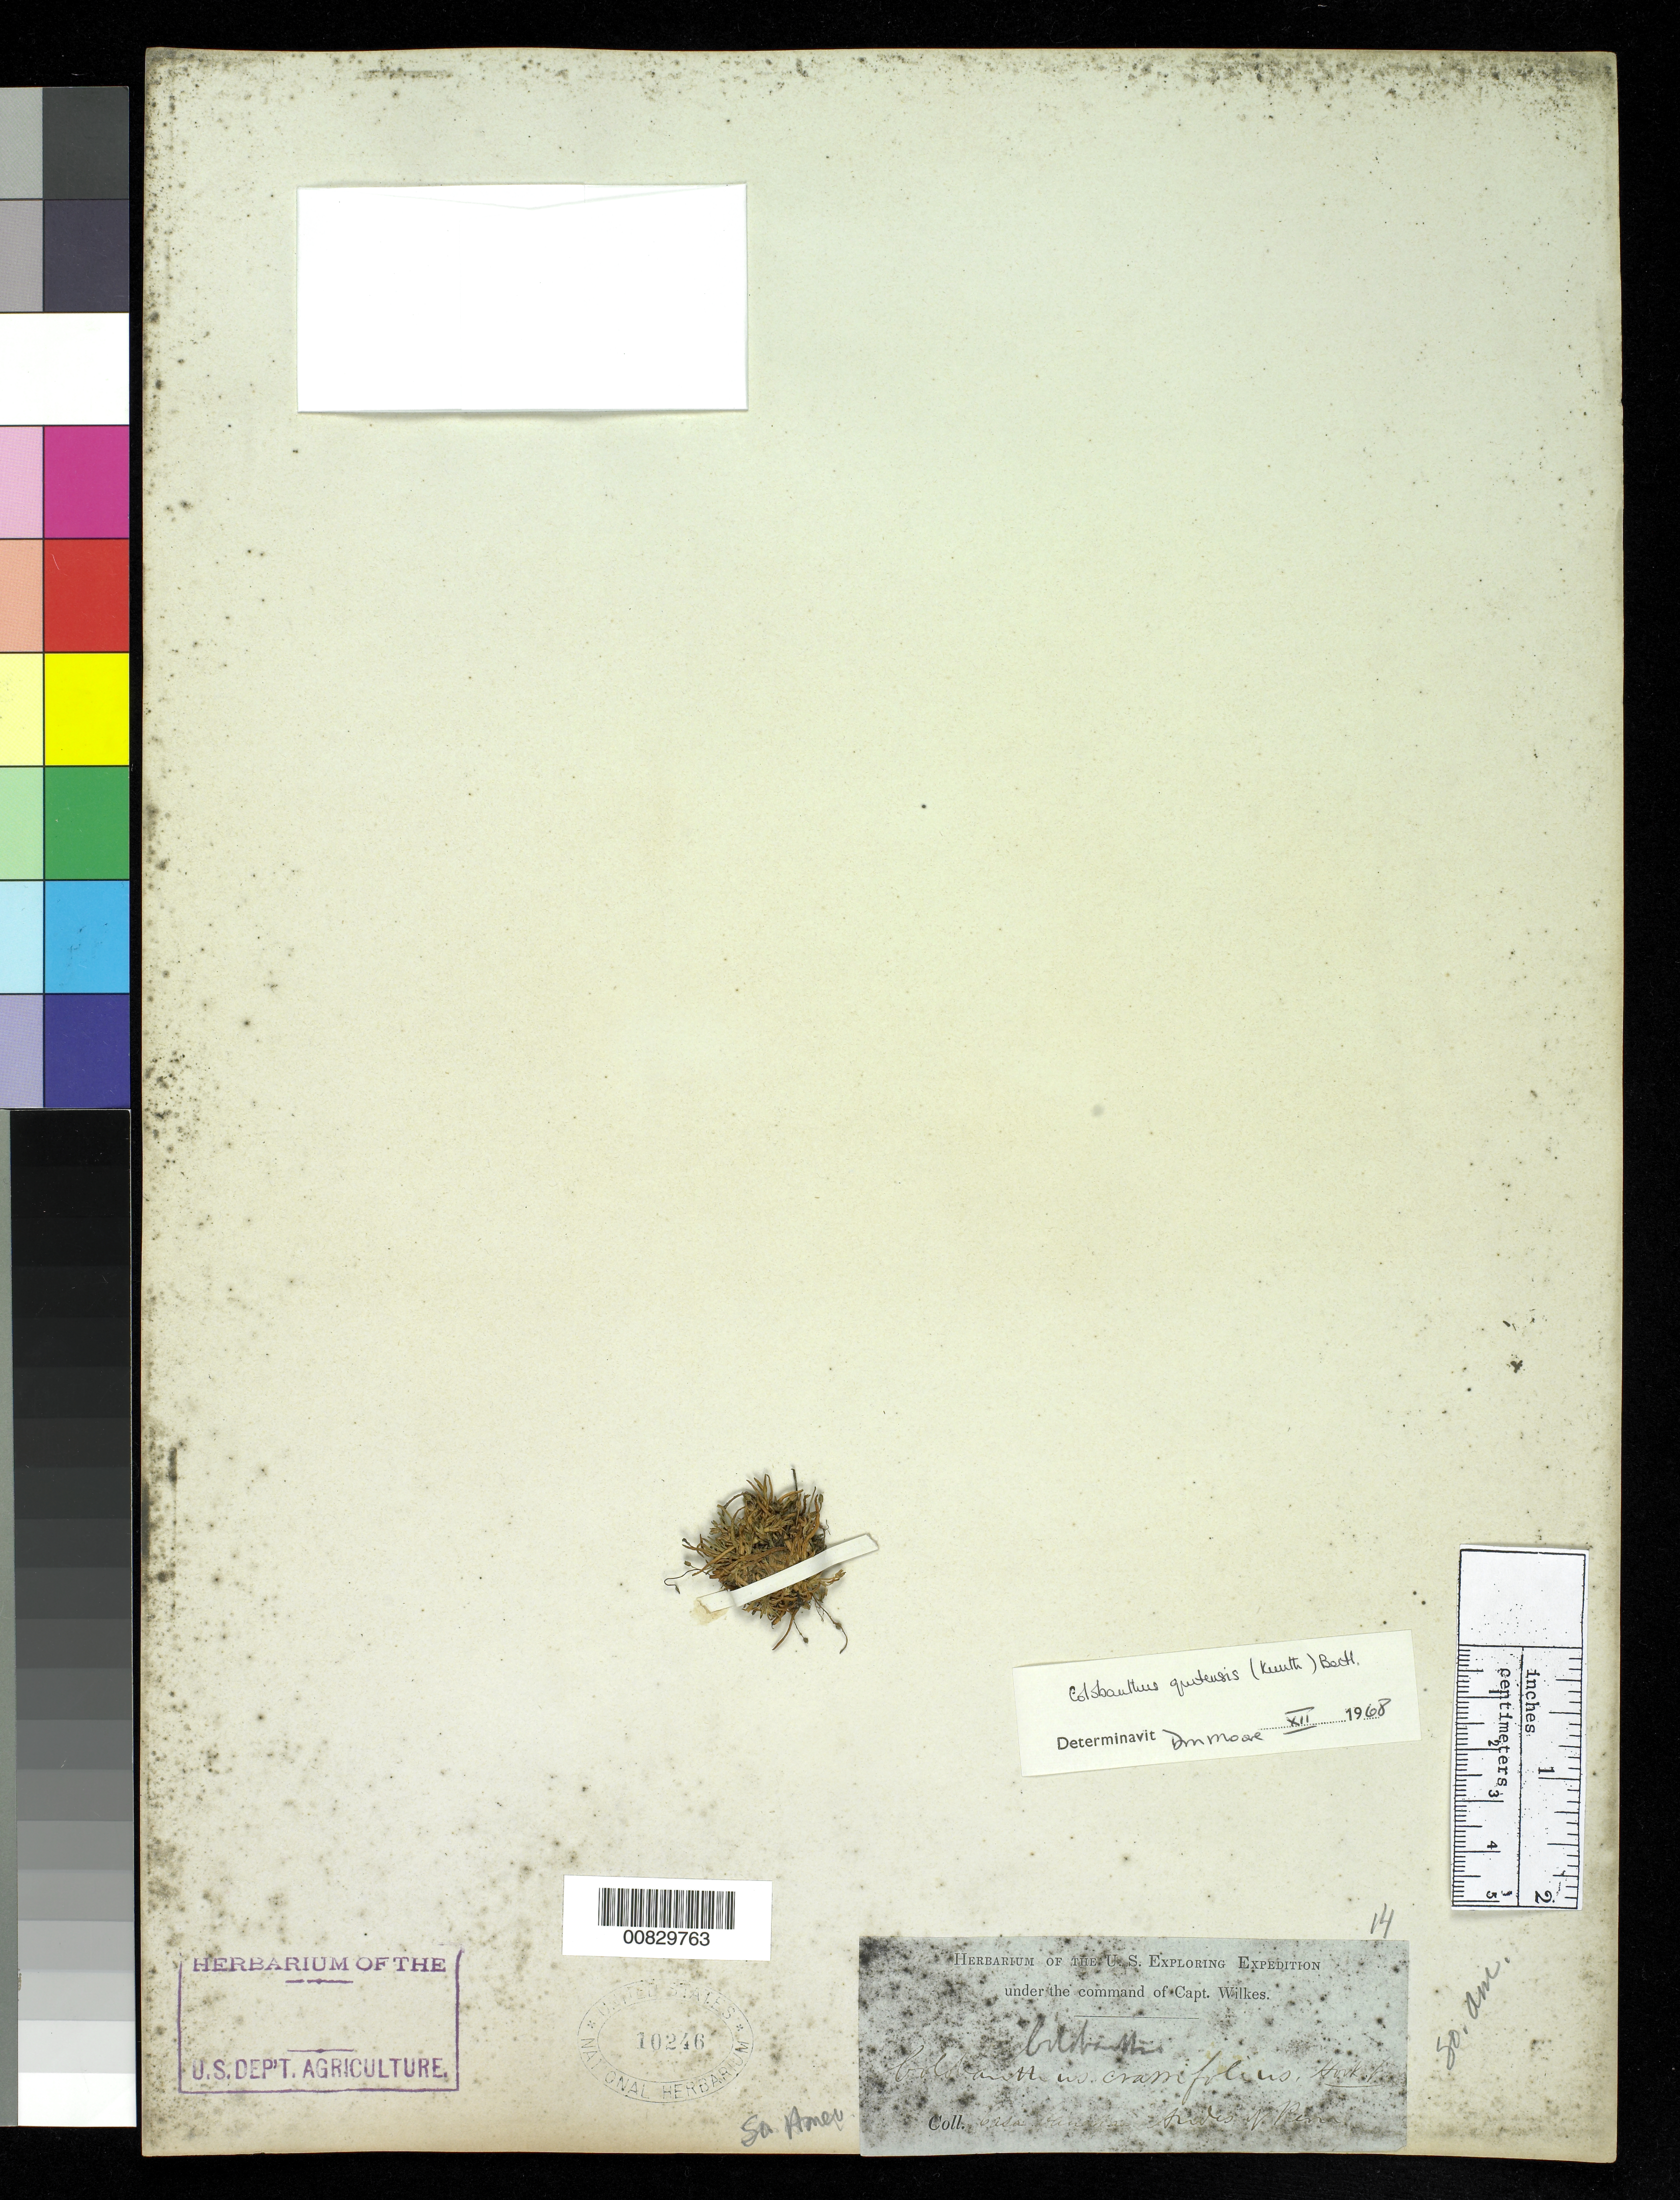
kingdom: Plantae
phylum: Tracheophyta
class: Magnoliopsida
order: Caryophyllales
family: Caryophyllaceae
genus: Colobanthus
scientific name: Colobanthus quitensis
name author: (Kunth) Bartl.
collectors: Wilkes Explor. Exped.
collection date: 1838/1842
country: Peru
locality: Andes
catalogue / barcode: US 10246